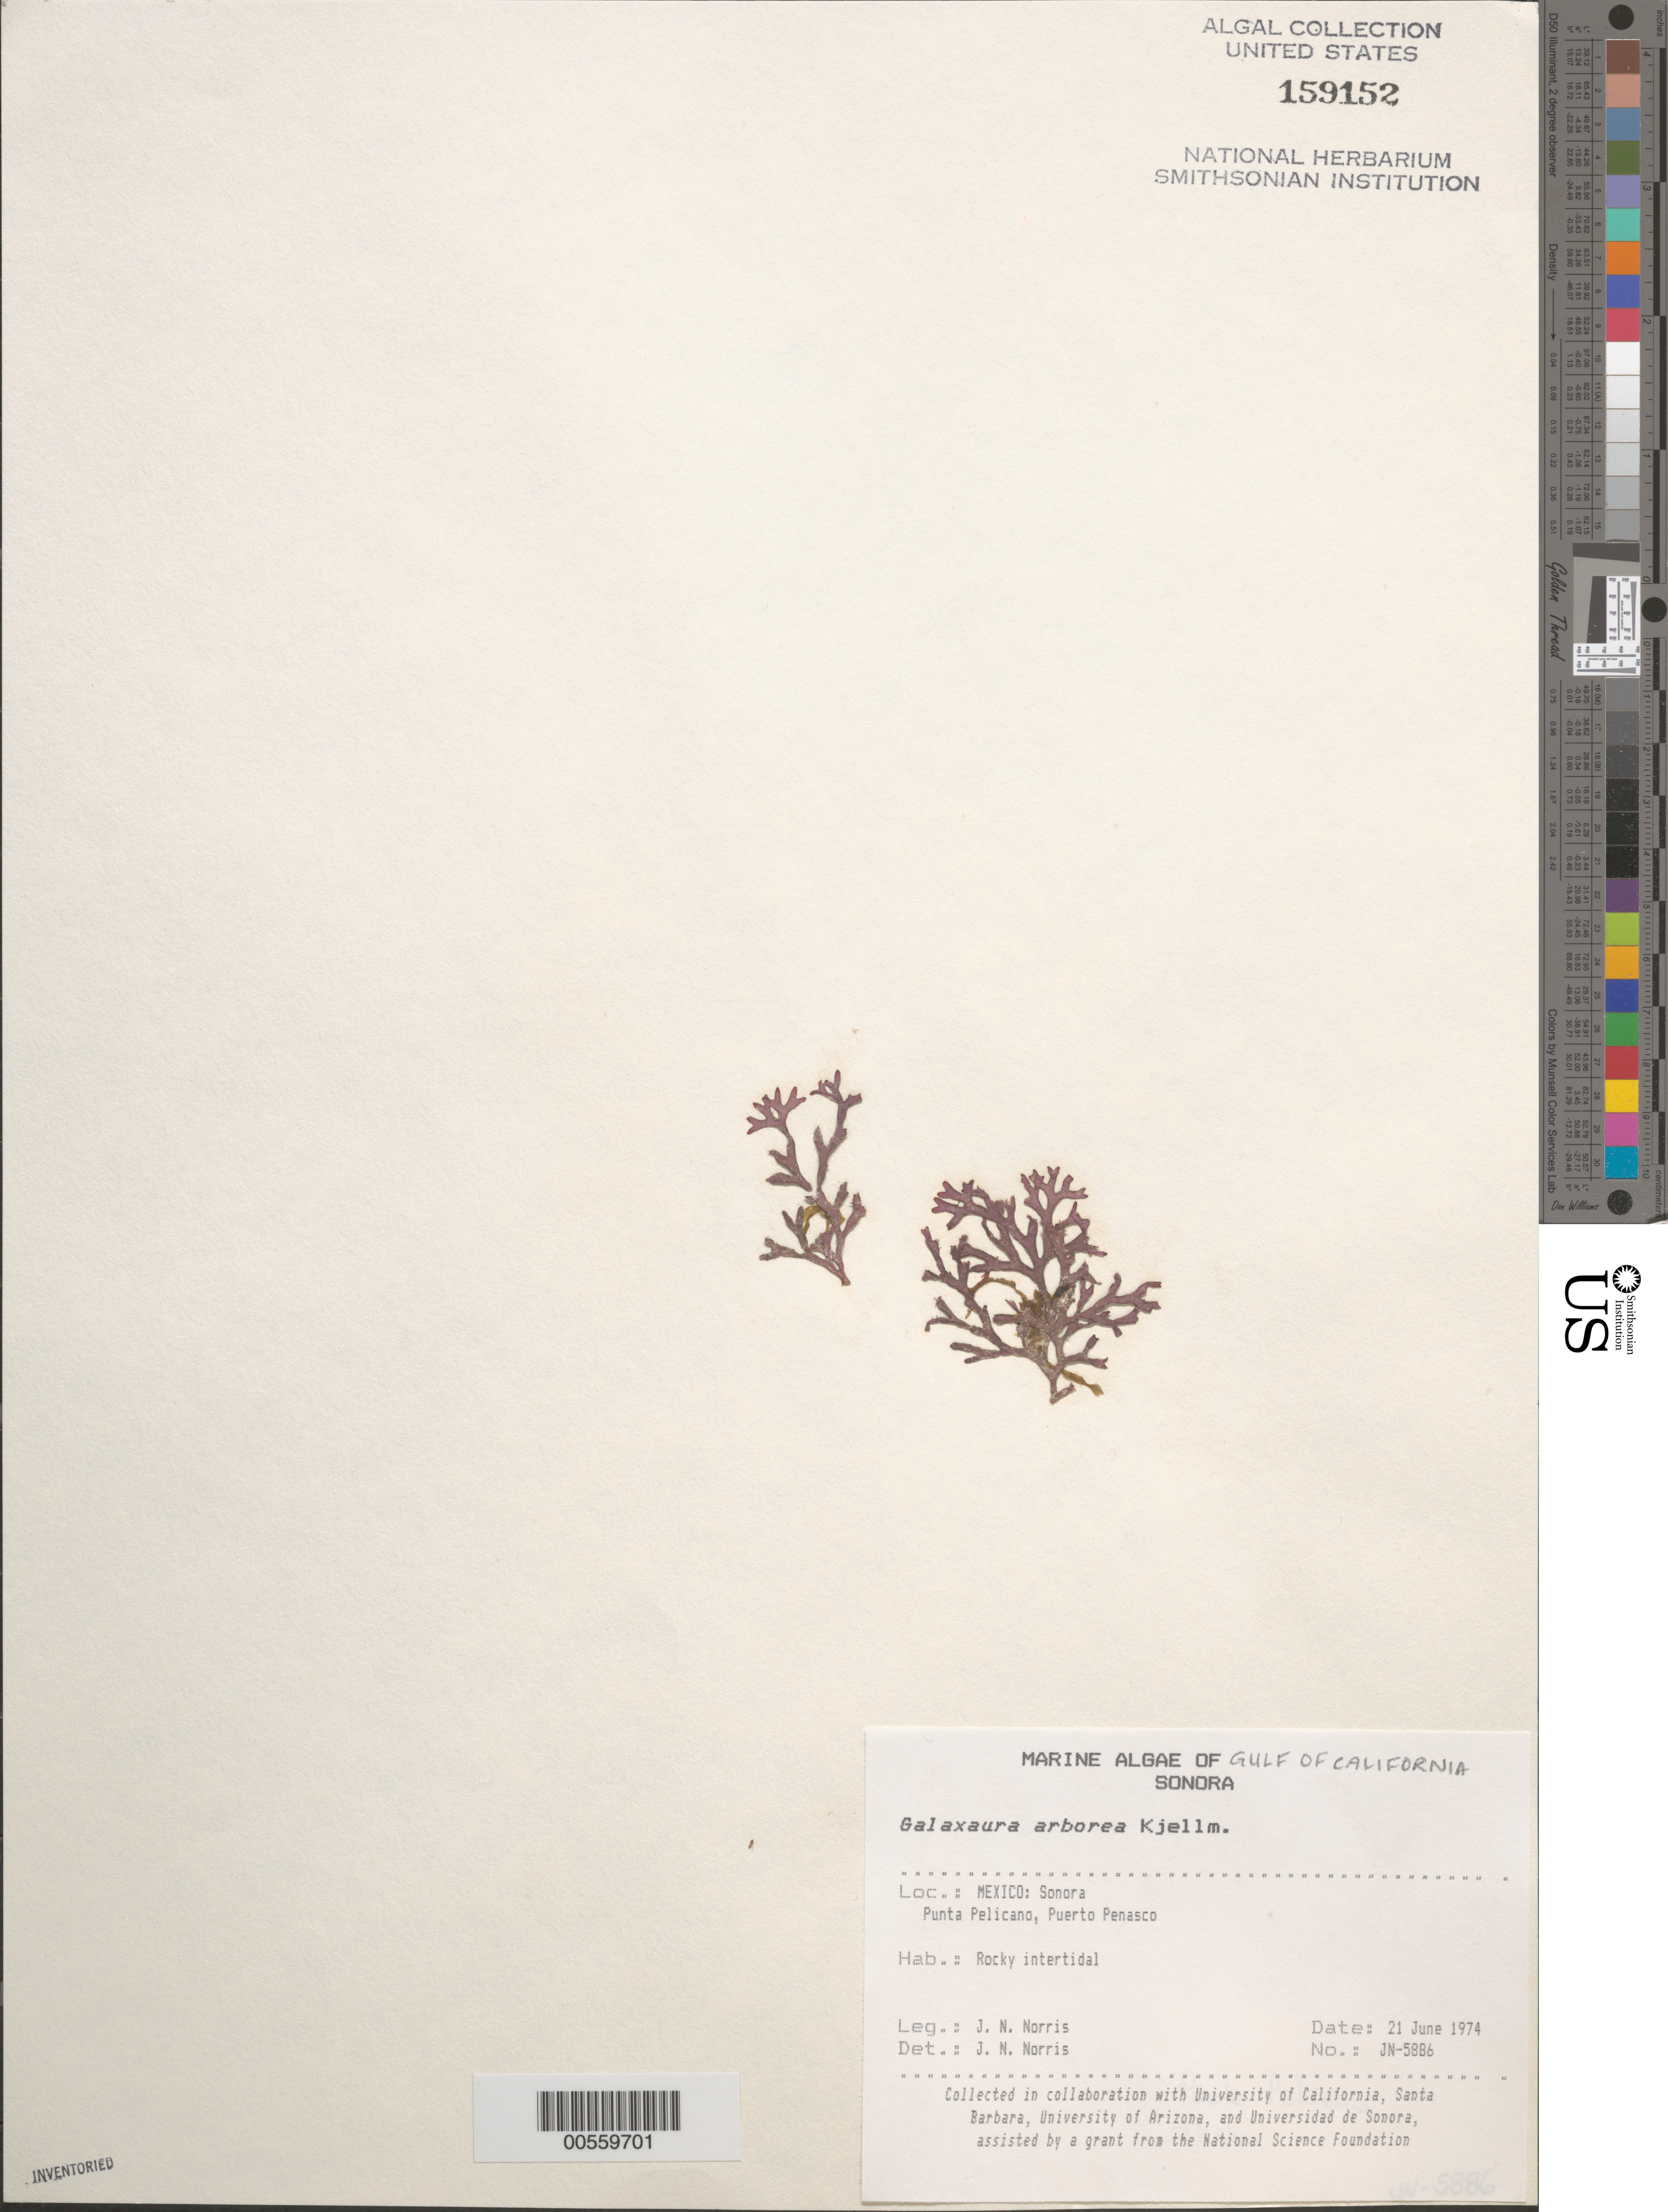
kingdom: Plantae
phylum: Rhodophyta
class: Florideophyceae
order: Nemaliales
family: Galaxauraceae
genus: Dichotomaria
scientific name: Dichotomaria spathulata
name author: (Kjellm.) A. Kurihara & Huisman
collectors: J. N. Norris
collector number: JN-5886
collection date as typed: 21 Jun 1974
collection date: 1974-06-21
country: Mexico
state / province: Sonora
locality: Punta Pelicano, Puerto Penasco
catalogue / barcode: US 159152